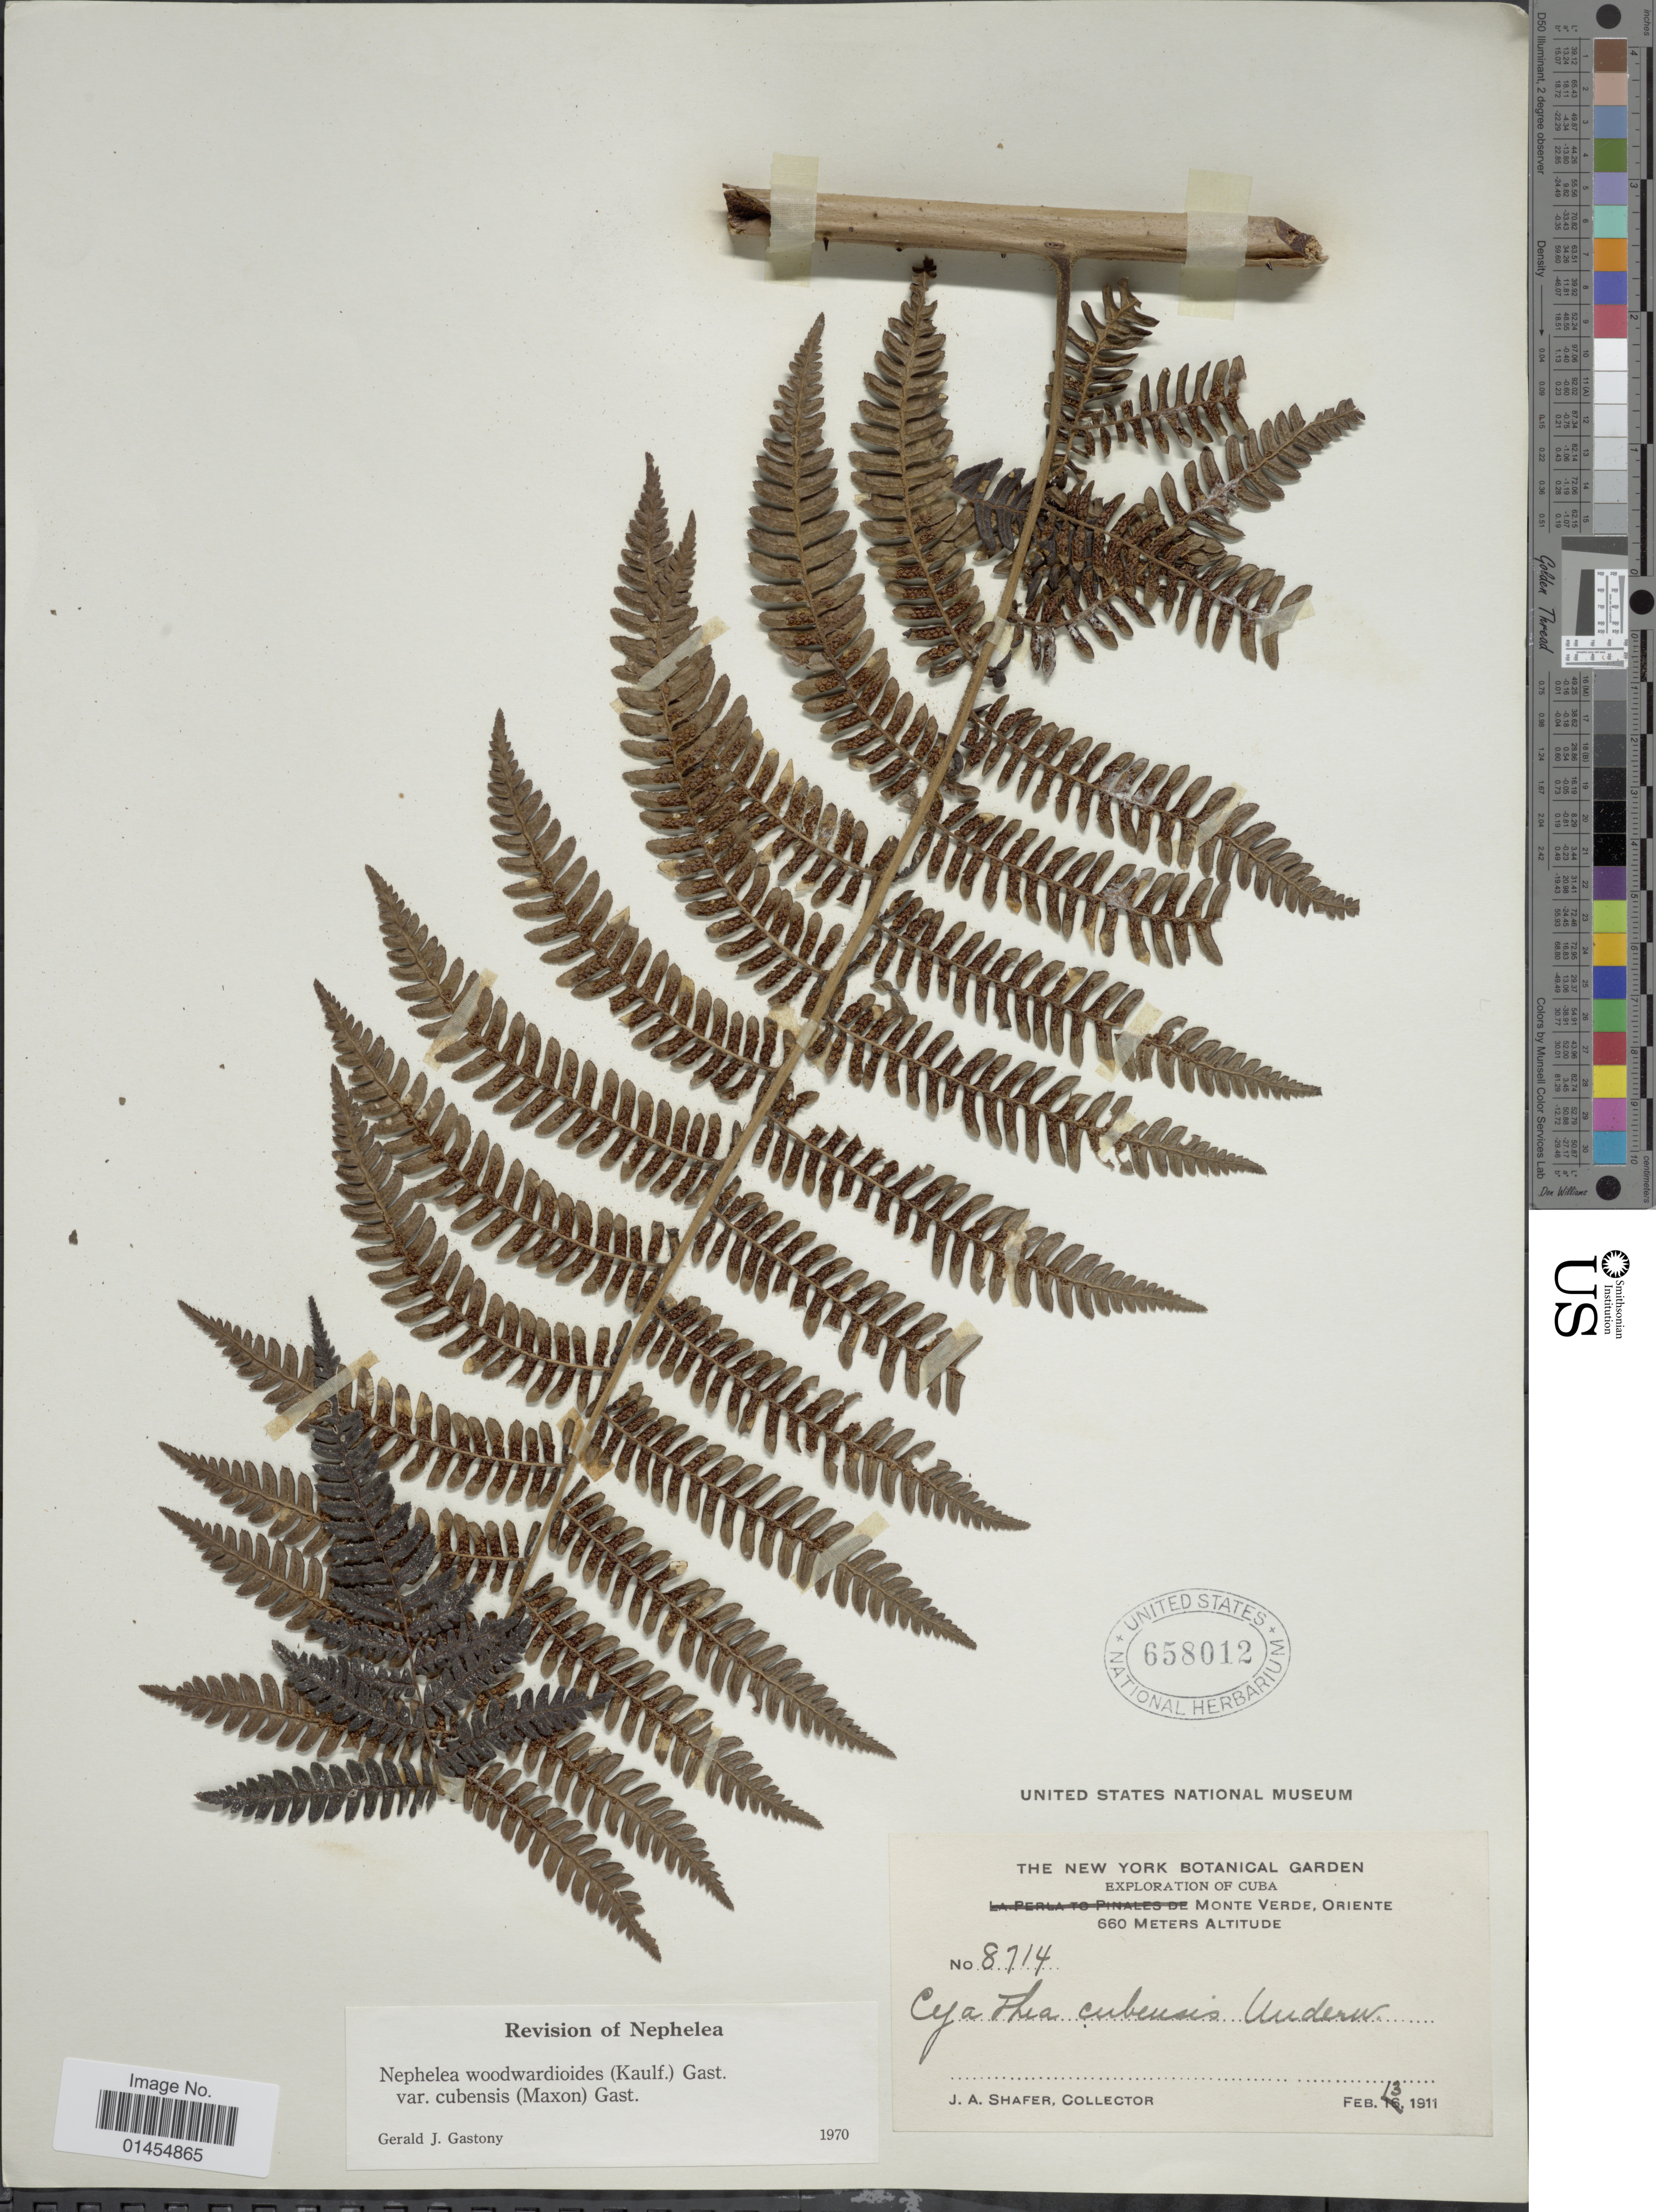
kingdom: Plantae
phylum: Tracheophyta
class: Polypodiopsida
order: Cyatheales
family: Cyatheaceae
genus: Alsophila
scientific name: Alsophila woodwardioides var. cubensis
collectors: J. A. Shafer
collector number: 8714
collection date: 1911-02-13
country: Cuba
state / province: Oriente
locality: Monte Verde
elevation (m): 660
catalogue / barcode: US 658012